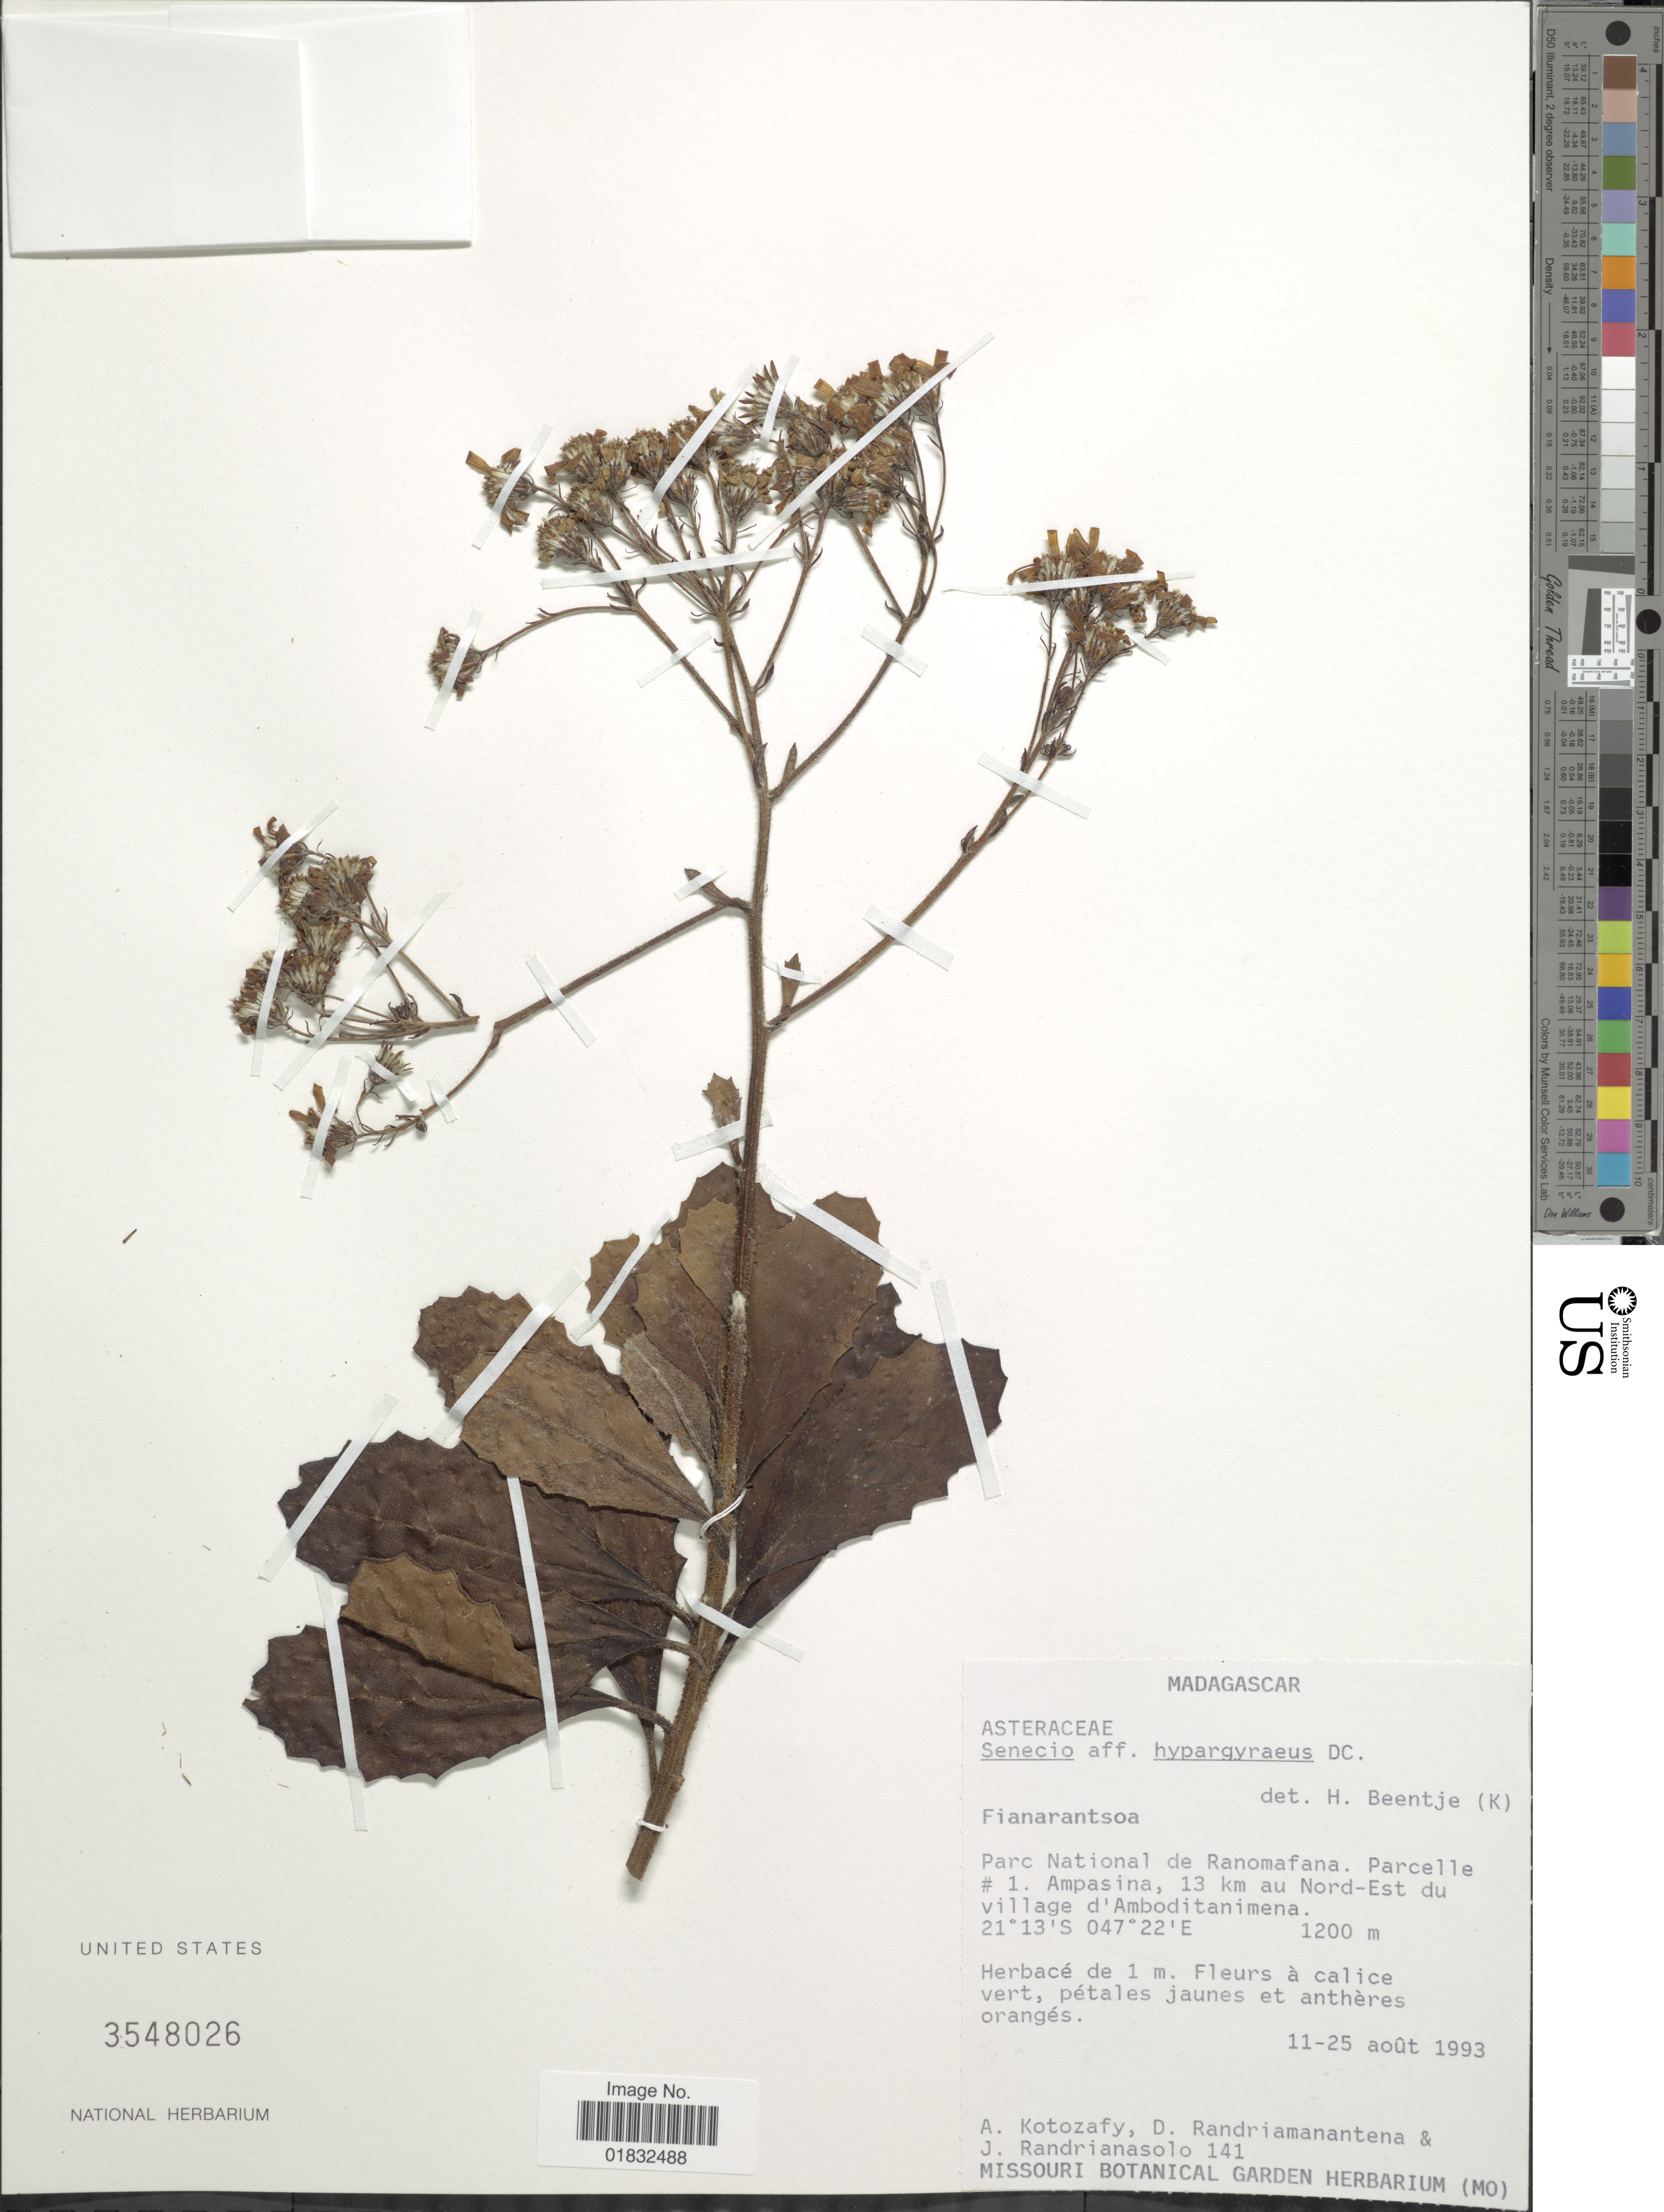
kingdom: Plantae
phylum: Tracheophyta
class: Magnoliopsida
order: Asterales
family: Asteraceae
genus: Hubertia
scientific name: Hubertia hypargyrea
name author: (DC.) C. Jeffrey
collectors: A. Kotozafy, D. Randriamanantena & J. Randrianasolo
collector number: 141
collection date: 1993-08-11/1993-08-25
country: Madagascar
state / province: Haute Matsiatra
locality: Parc National de Ranomafana. Parcelle # 1. Ampasina, 13 km au Nord-Est du village d'Amboditanimena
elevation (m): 1200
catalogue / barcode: US 3548026